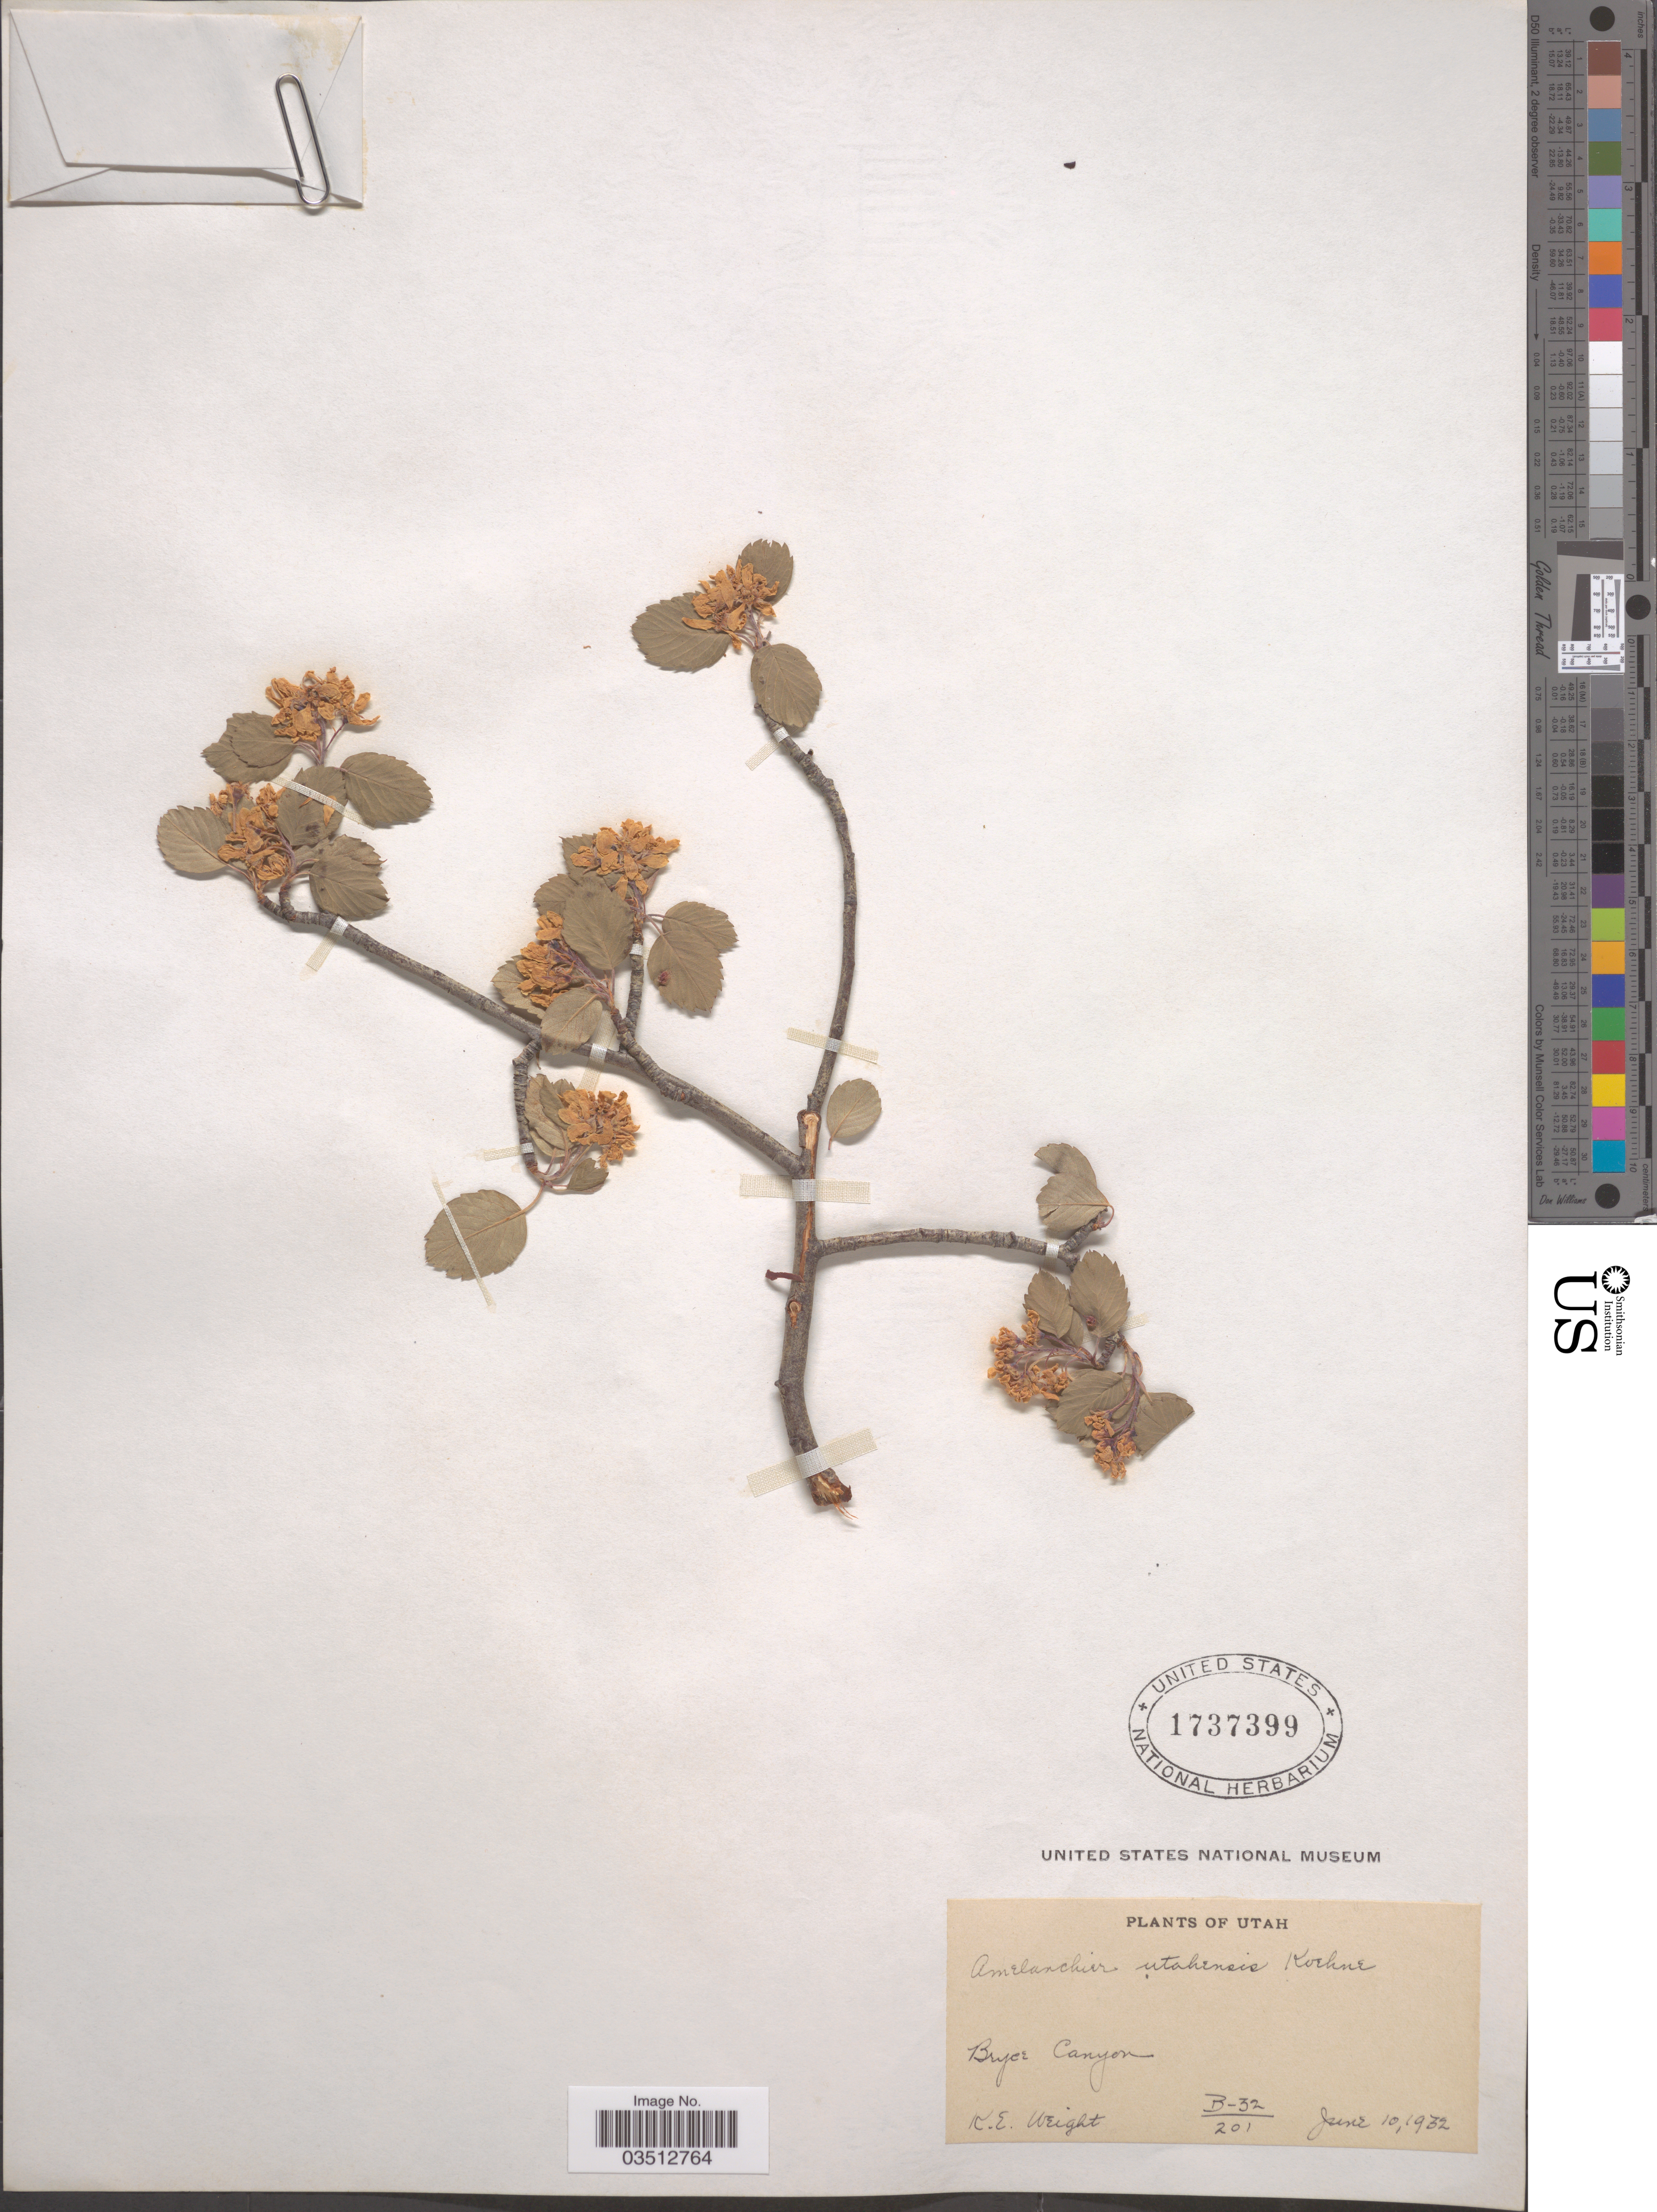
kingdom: Plantae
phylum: Tracheophyta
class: Magnoliopsida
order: Rosales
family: Rosaceae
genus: Amelanchier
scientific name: Amelanchier utahensis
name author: Koehne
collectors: K. Weight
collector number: B-32/201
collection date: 1932-06-10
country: United States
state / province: Utah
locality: Bryce Canyon.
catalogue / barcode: US 1737399